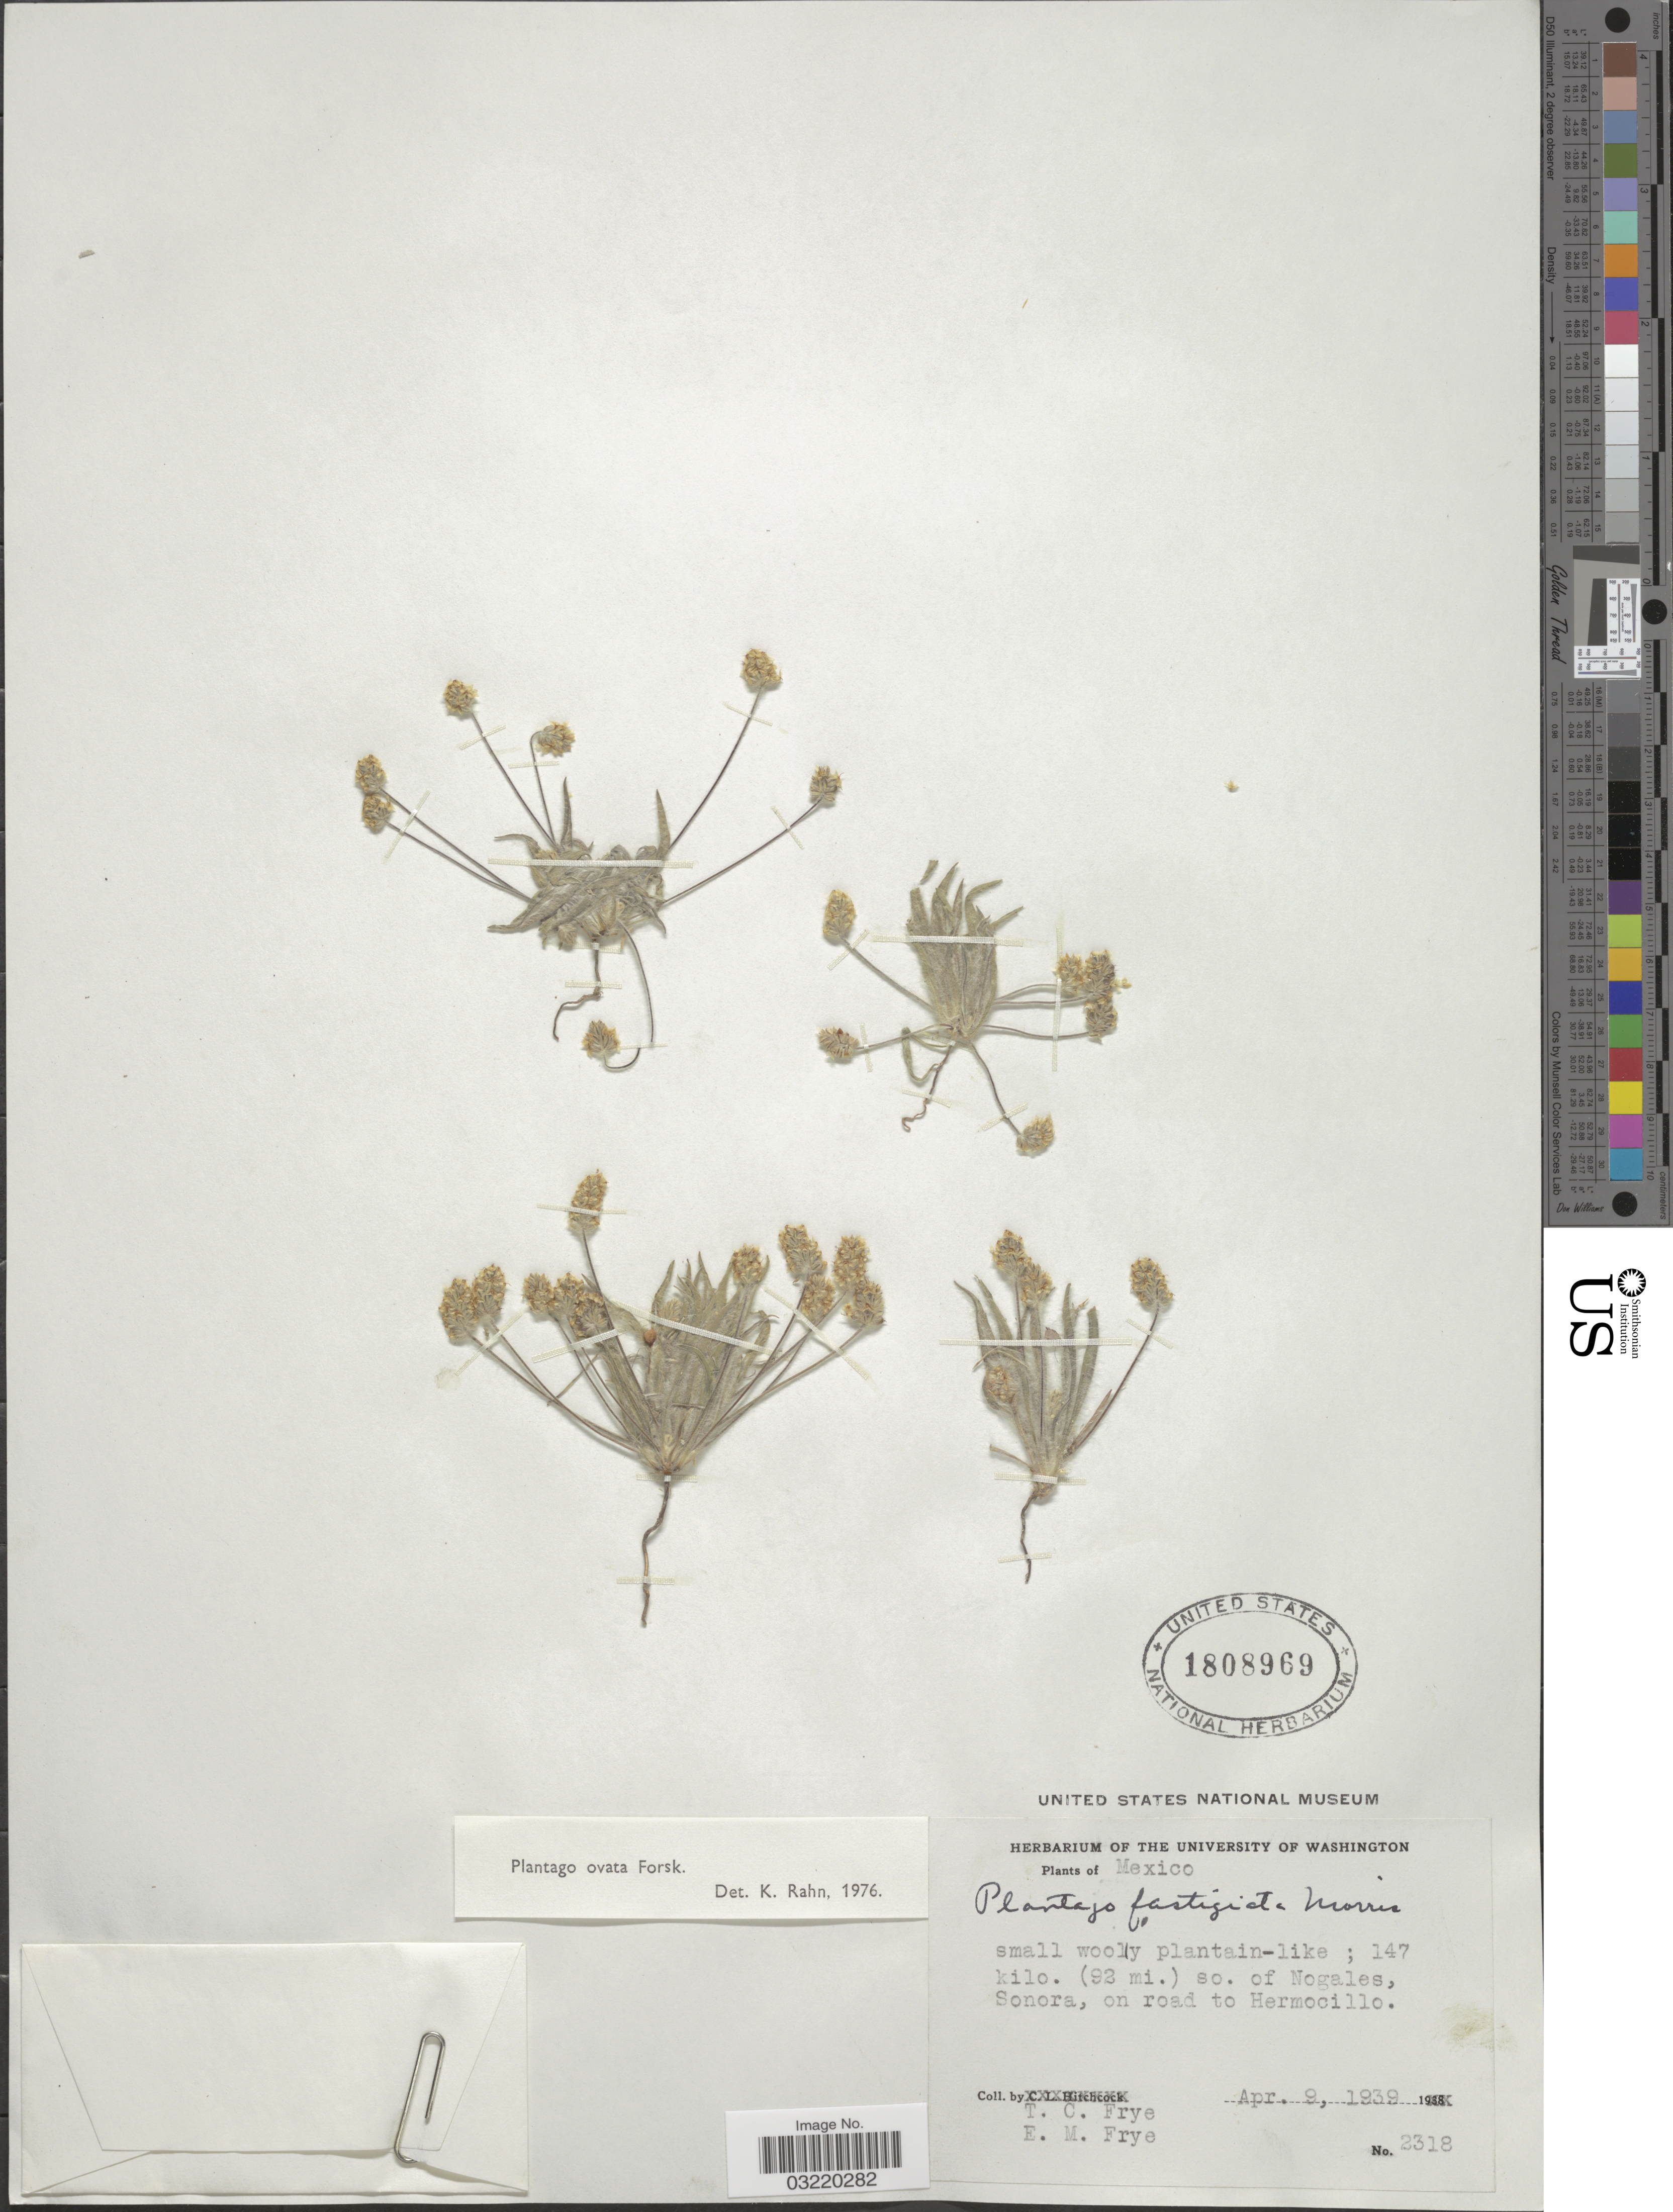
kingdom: Plantae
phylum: Tracheophyta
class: Magnoliopsida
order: Lamiales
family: Plantaginaceae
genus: Plantago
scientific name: Plantago ovata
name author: Forssk.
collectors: T. C. Frye & E. Frye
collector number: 2318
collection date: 1939-04-09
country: Mexico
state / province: Sonora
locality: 147 kilo. (92 mi.) so. of Nogales, on road to Hermocillo.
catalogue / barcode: US 1808969